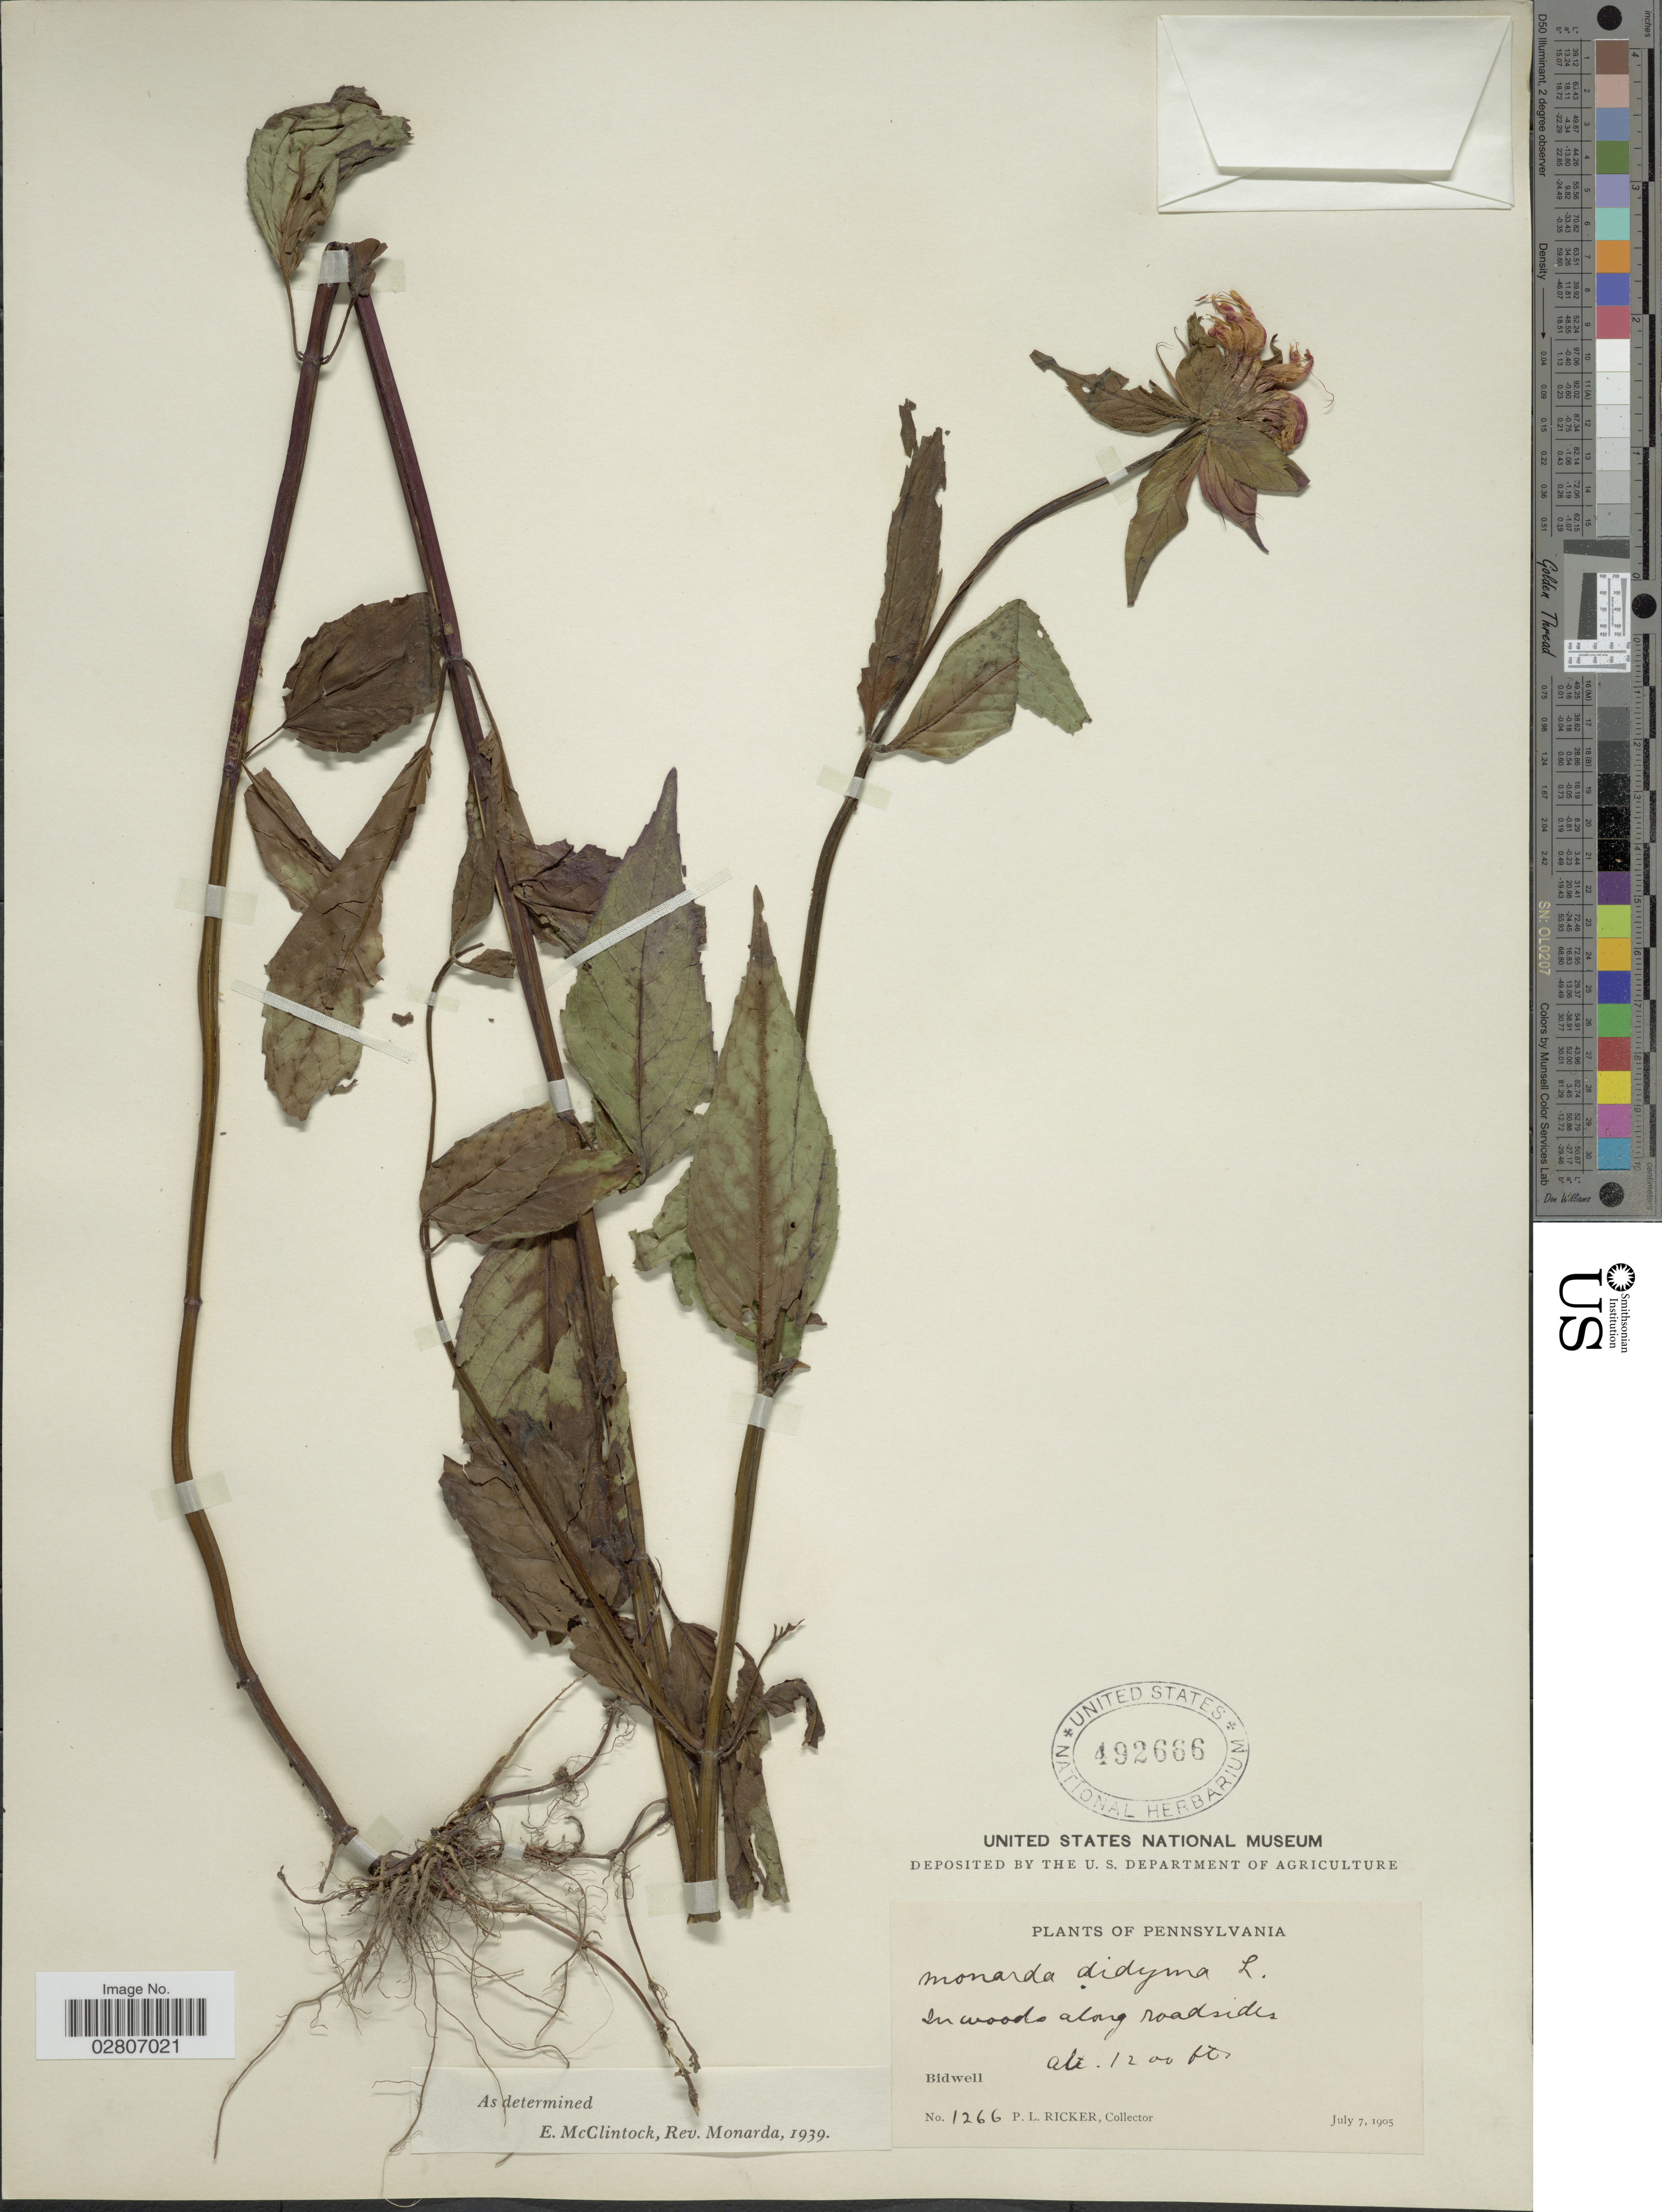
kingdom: Plantae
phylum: Tracheophyta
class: Magnoliopsida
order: Lamiales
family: Lamiaceae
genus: Monarda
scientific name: Monarda didyma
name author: L.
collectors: P. Ricker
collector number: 1266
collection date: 1905-07-07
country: United States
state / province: Pennsylvania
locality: In woods along roadsides. Bidwell.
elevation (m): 366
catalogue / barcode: US 492666